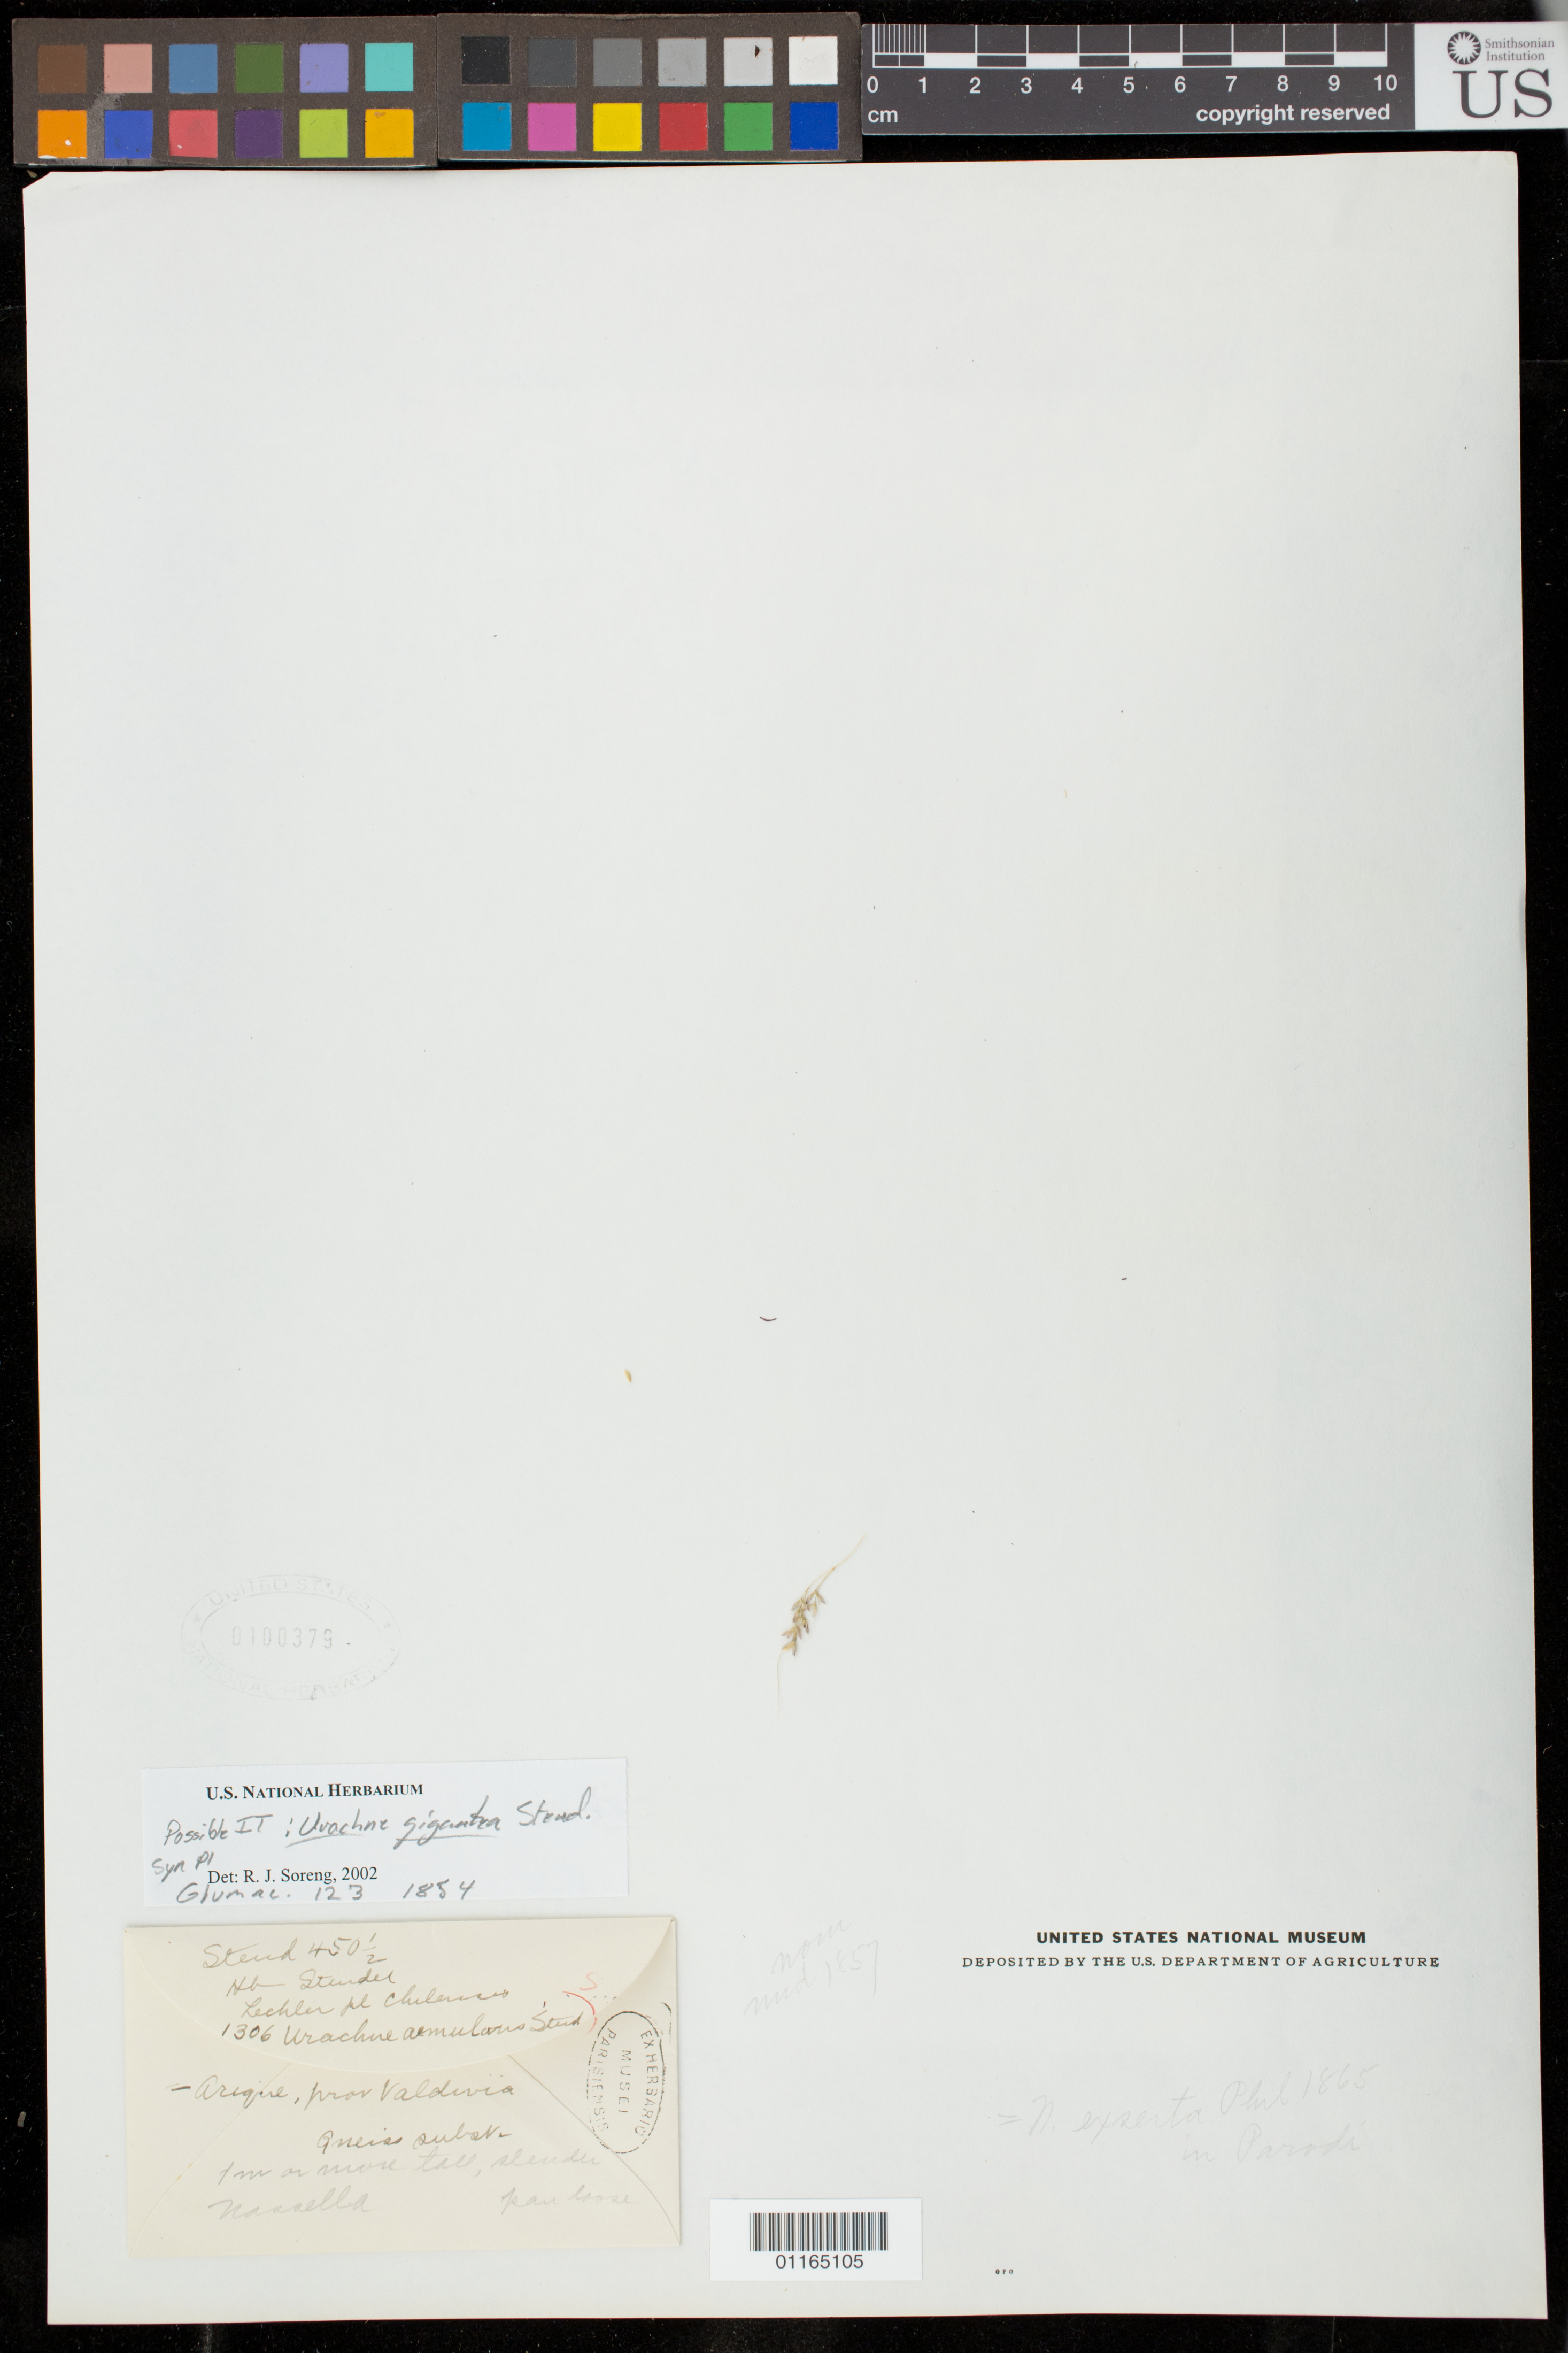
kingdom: Plantae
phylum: Tracheophyta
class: Liliopsida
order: Poales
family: Poaceae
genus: Urachne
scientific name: Urachne gigantea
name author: Steud.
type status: Isotype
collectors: W. Lechler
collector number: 1306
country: Chile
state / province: Los Ríos (XIV)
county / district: Valdivia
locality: Arique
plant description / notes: Fragmentary material of type specimen ex herb. Steudel (Paris). Also type (?) of Urachne aemulans Steud. ex Lechl., apparently a nom. nud.?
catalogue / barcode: US 100379